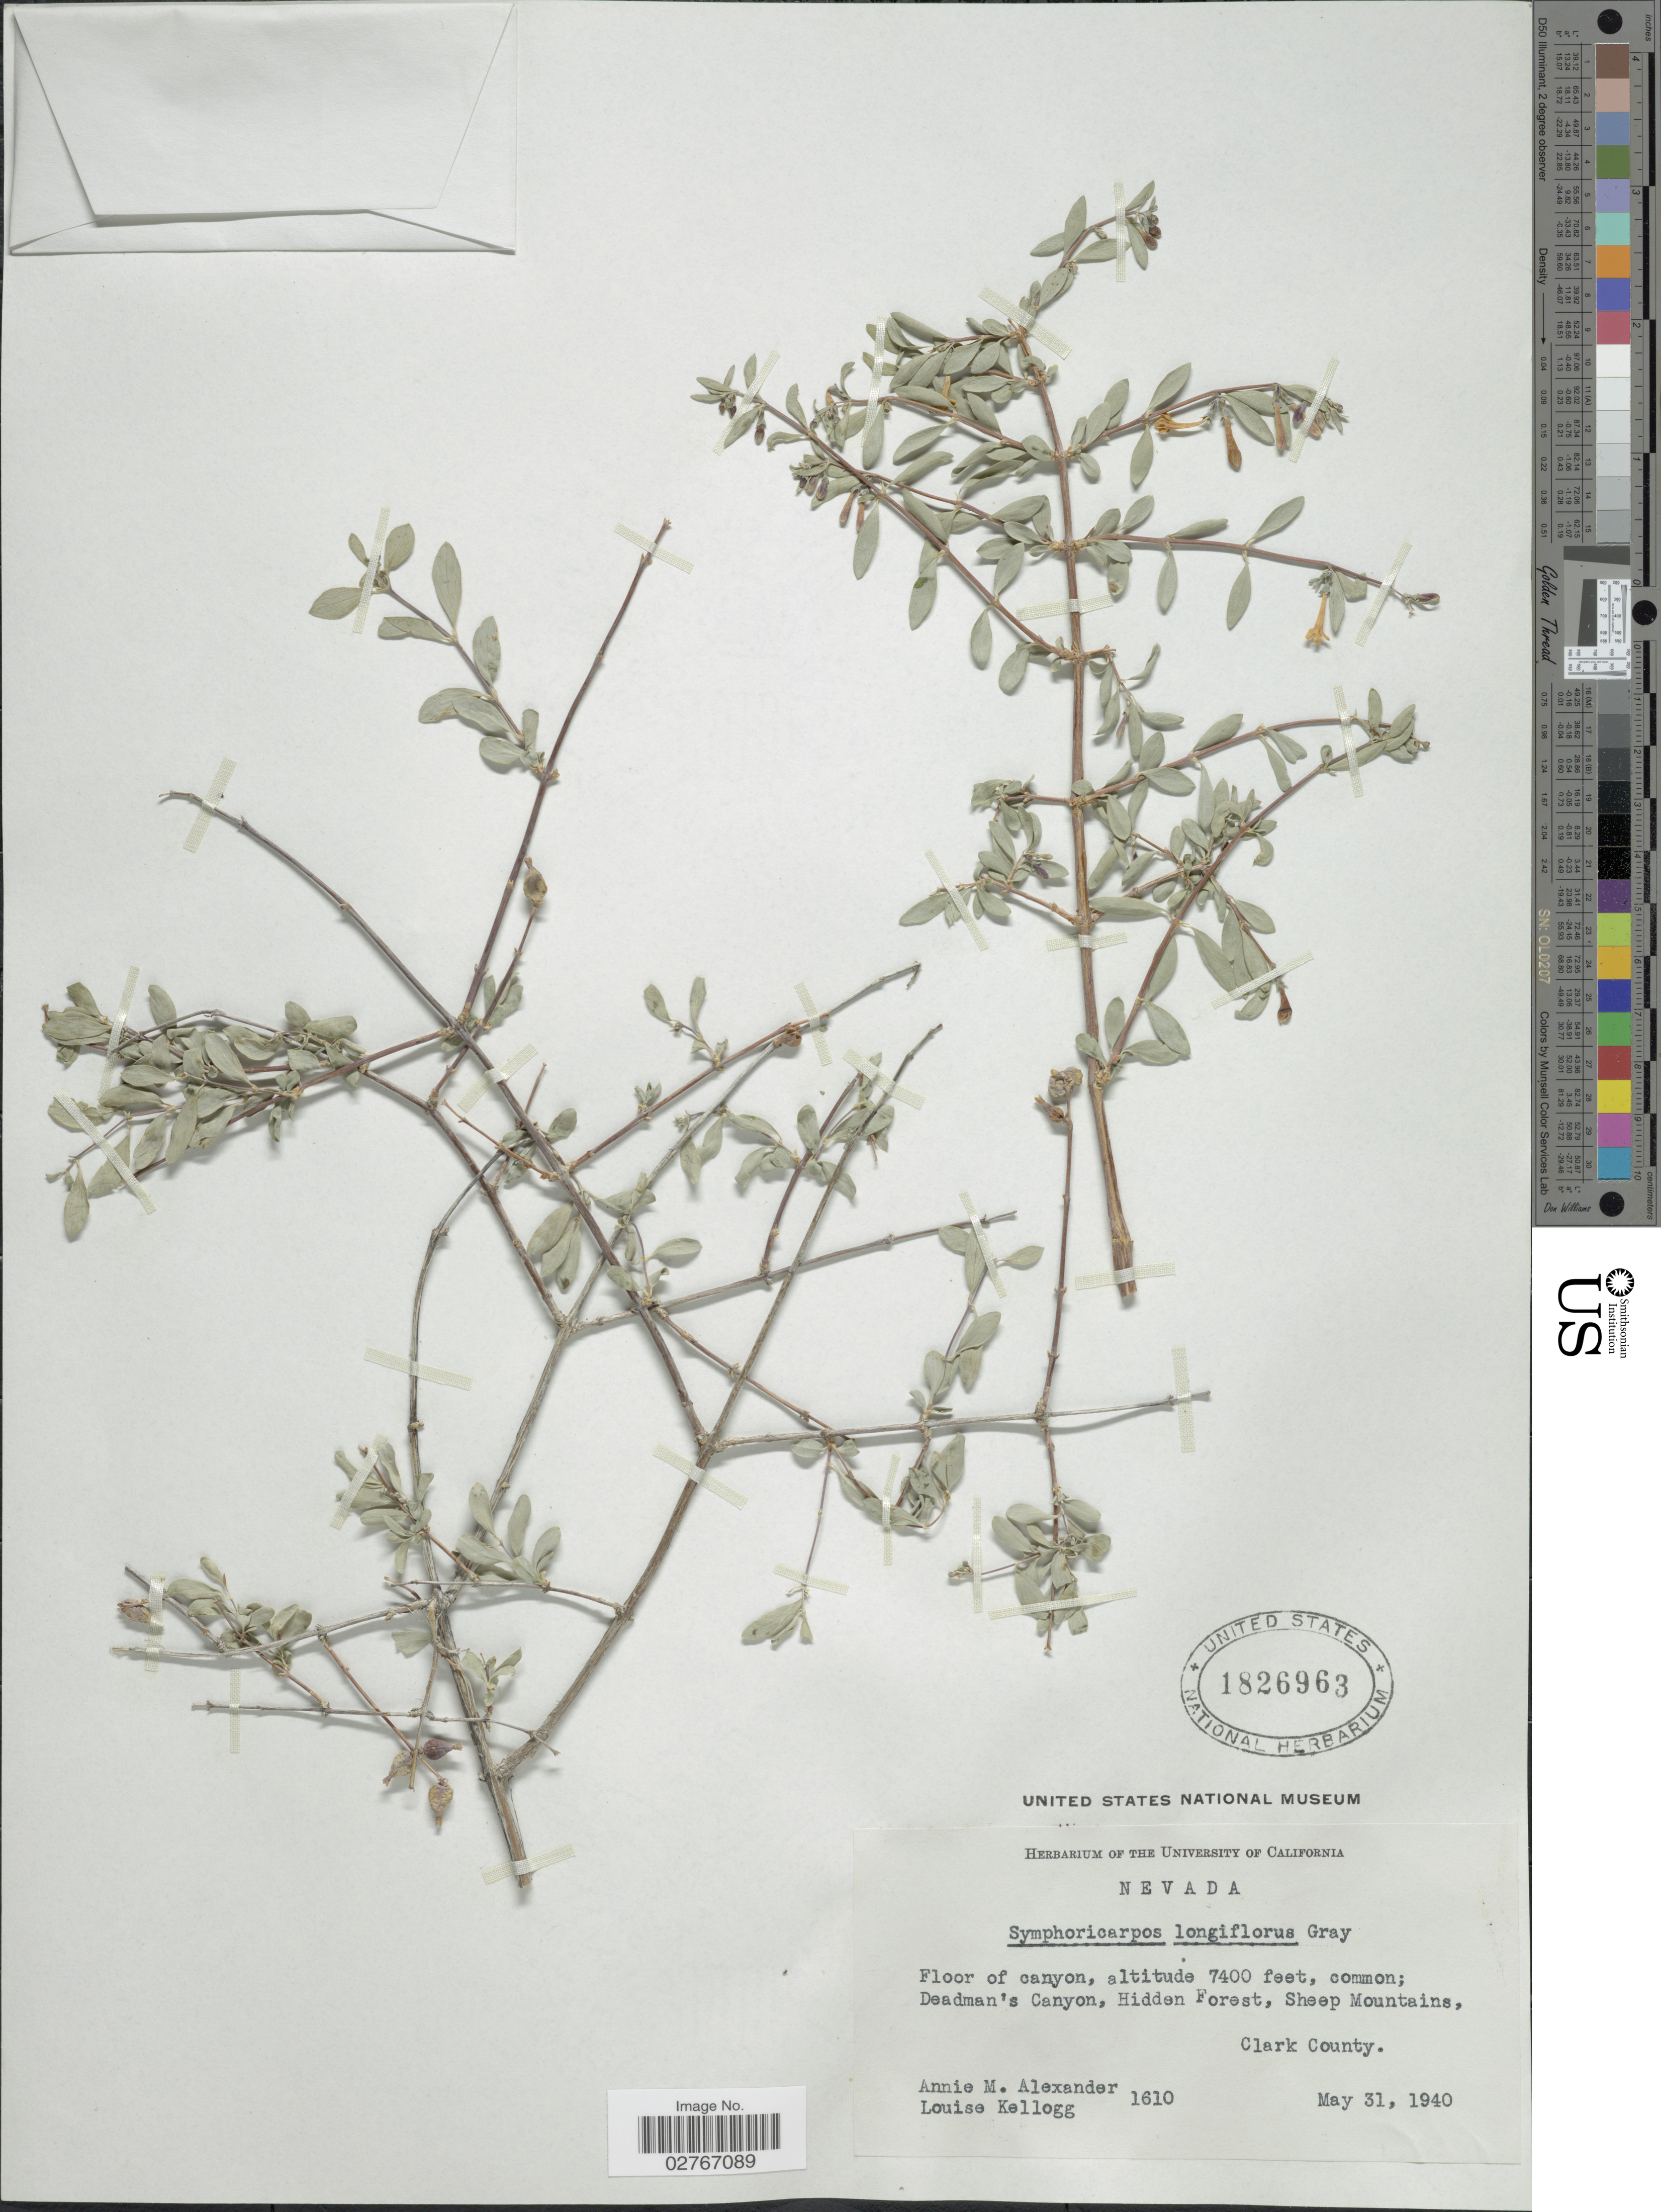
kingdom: Plantae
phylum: Tracheophyta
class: Magnoliopsida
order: Dipsacales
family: Caprifoliaceae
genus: Symphoricarpos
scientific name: Symphoricarpos longiflorus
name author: A. Gray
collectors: A. M. Alexander & L. Kellogg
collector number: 1610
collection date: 1940-05-31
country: United States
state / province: Nevada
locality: Deadman's Canyon, Hidden Forest, Sheep Mountains, Clark County.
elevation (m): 2256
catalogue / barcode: US 1826963